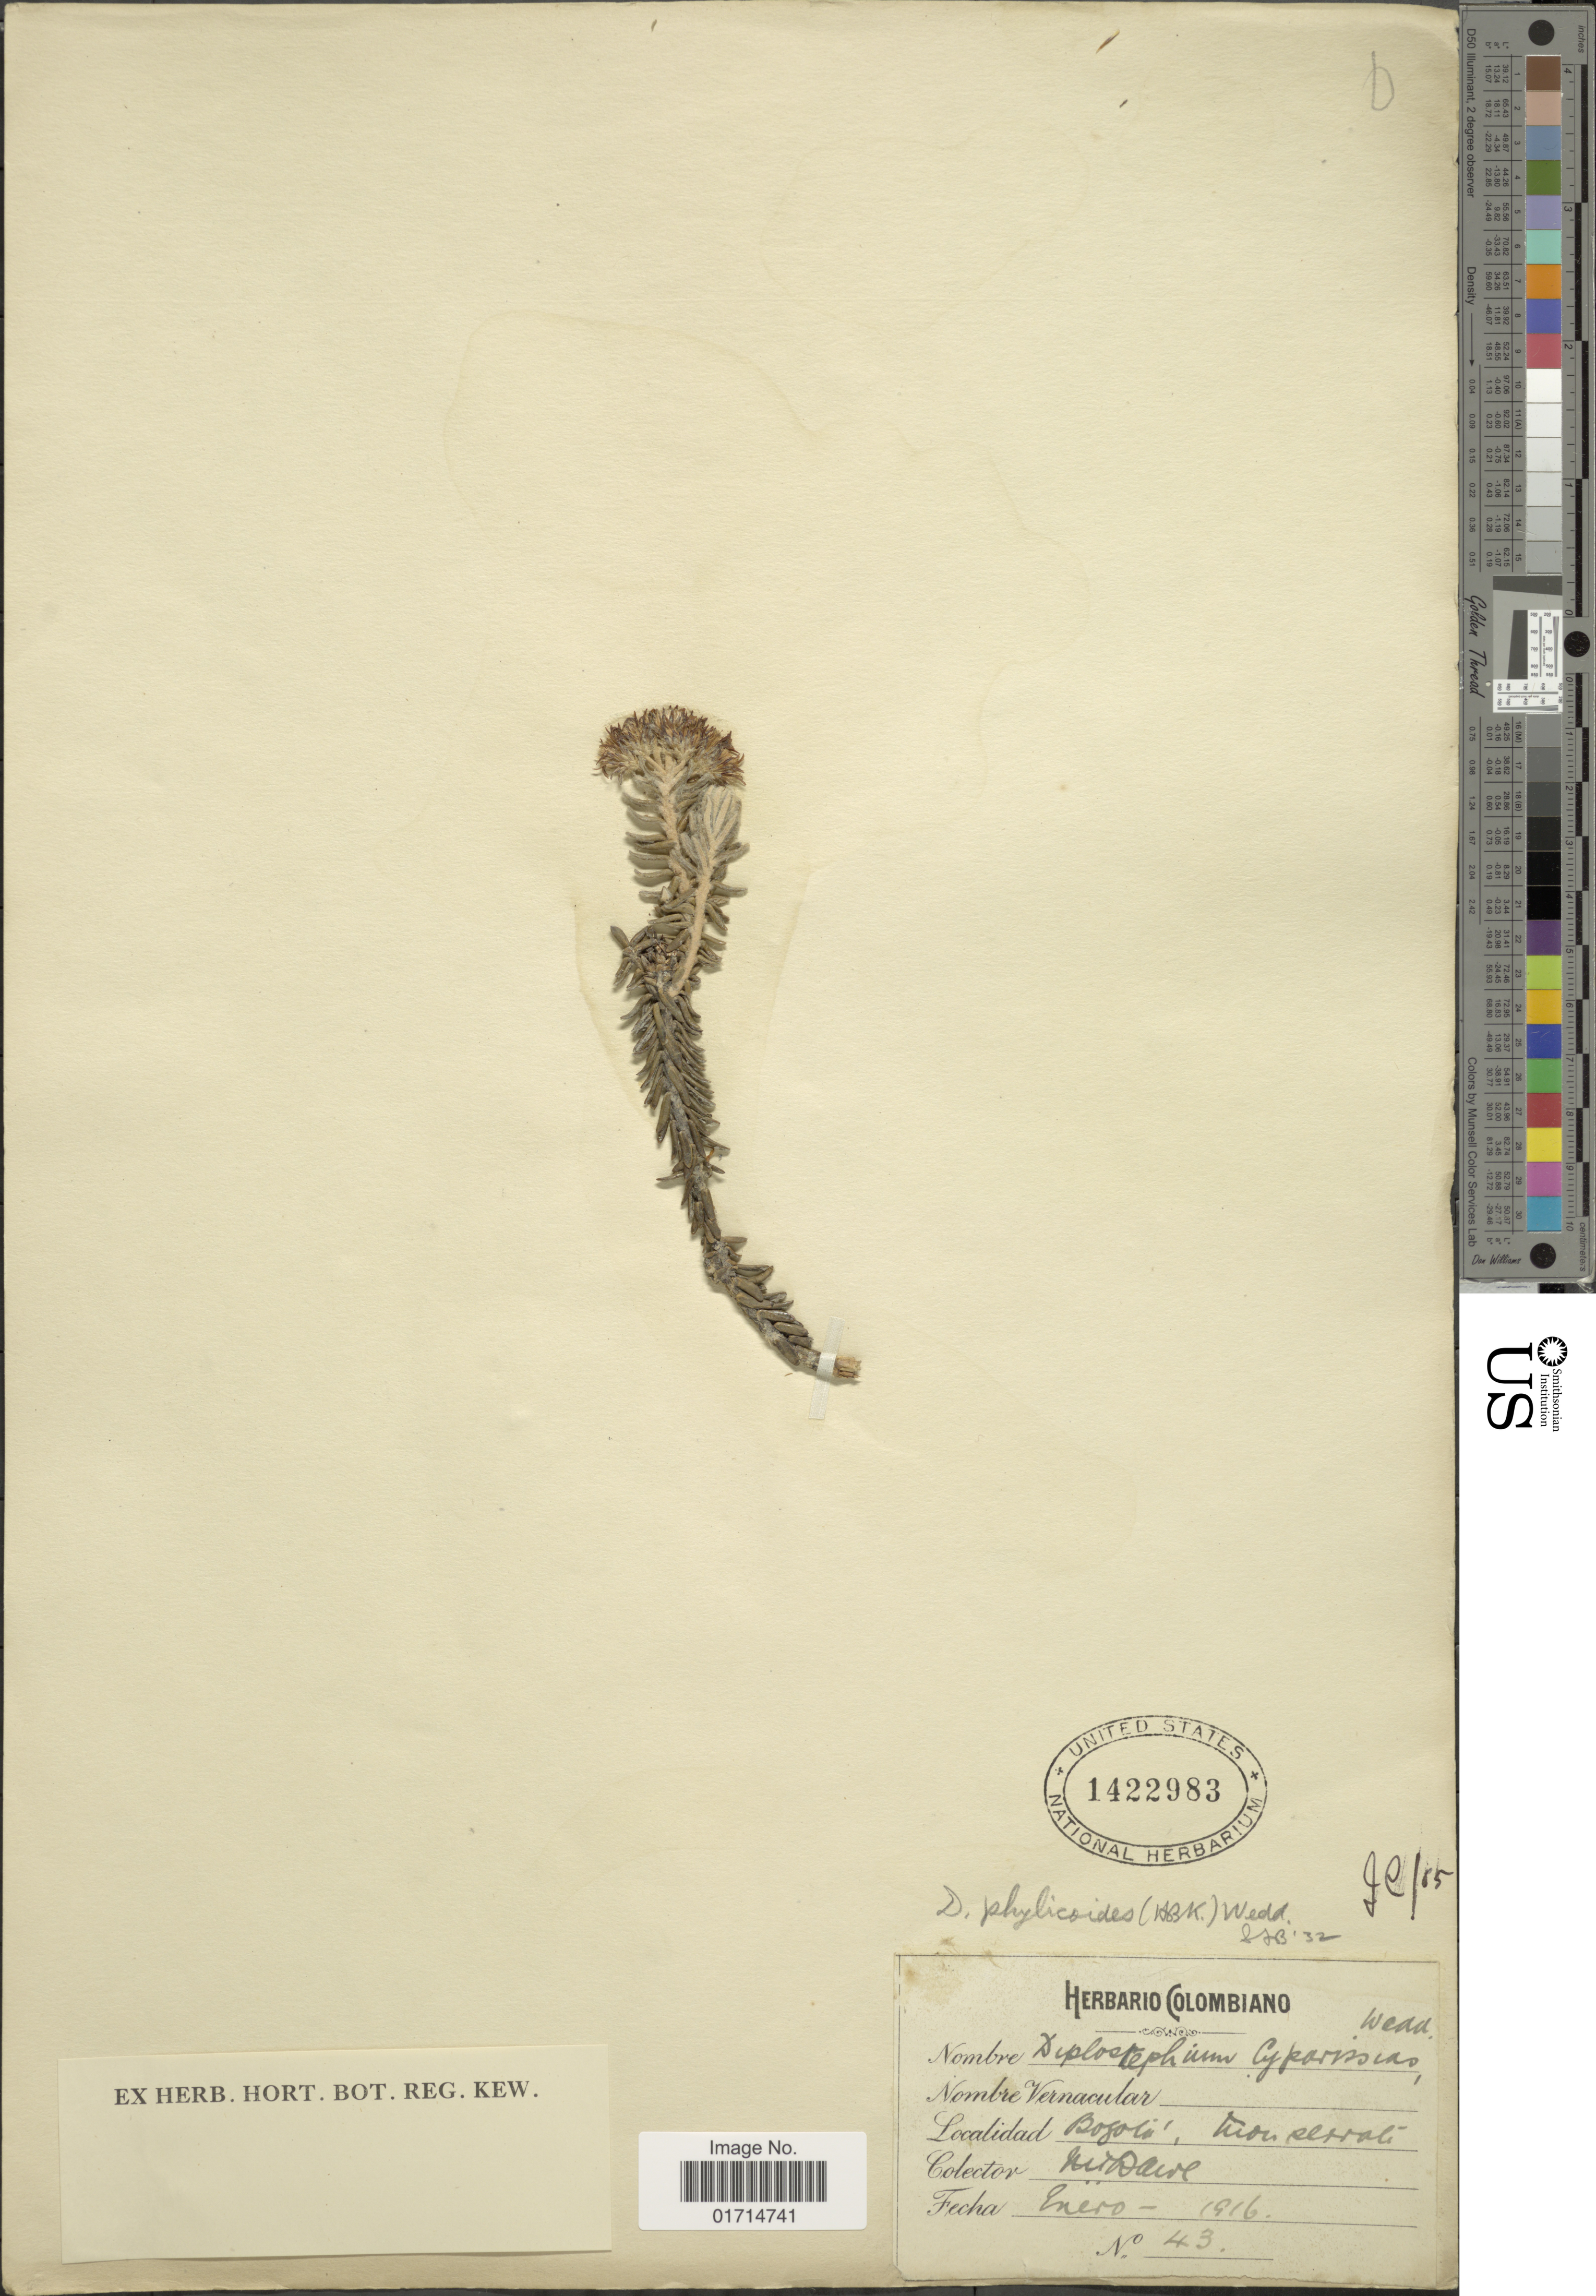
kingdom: Plantae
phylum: Tracheophyta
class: Magnoliopsida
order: Asterales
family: Asteraceae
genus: Diplostephium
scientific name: Diplostephium phylicoides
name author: (Kunth) Wedd.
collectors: M. T. Dawe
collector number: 43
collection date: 1916-01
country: Colombia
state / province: Bogota D.C.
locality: Bogota, Monserrate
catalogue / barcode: US 1422983